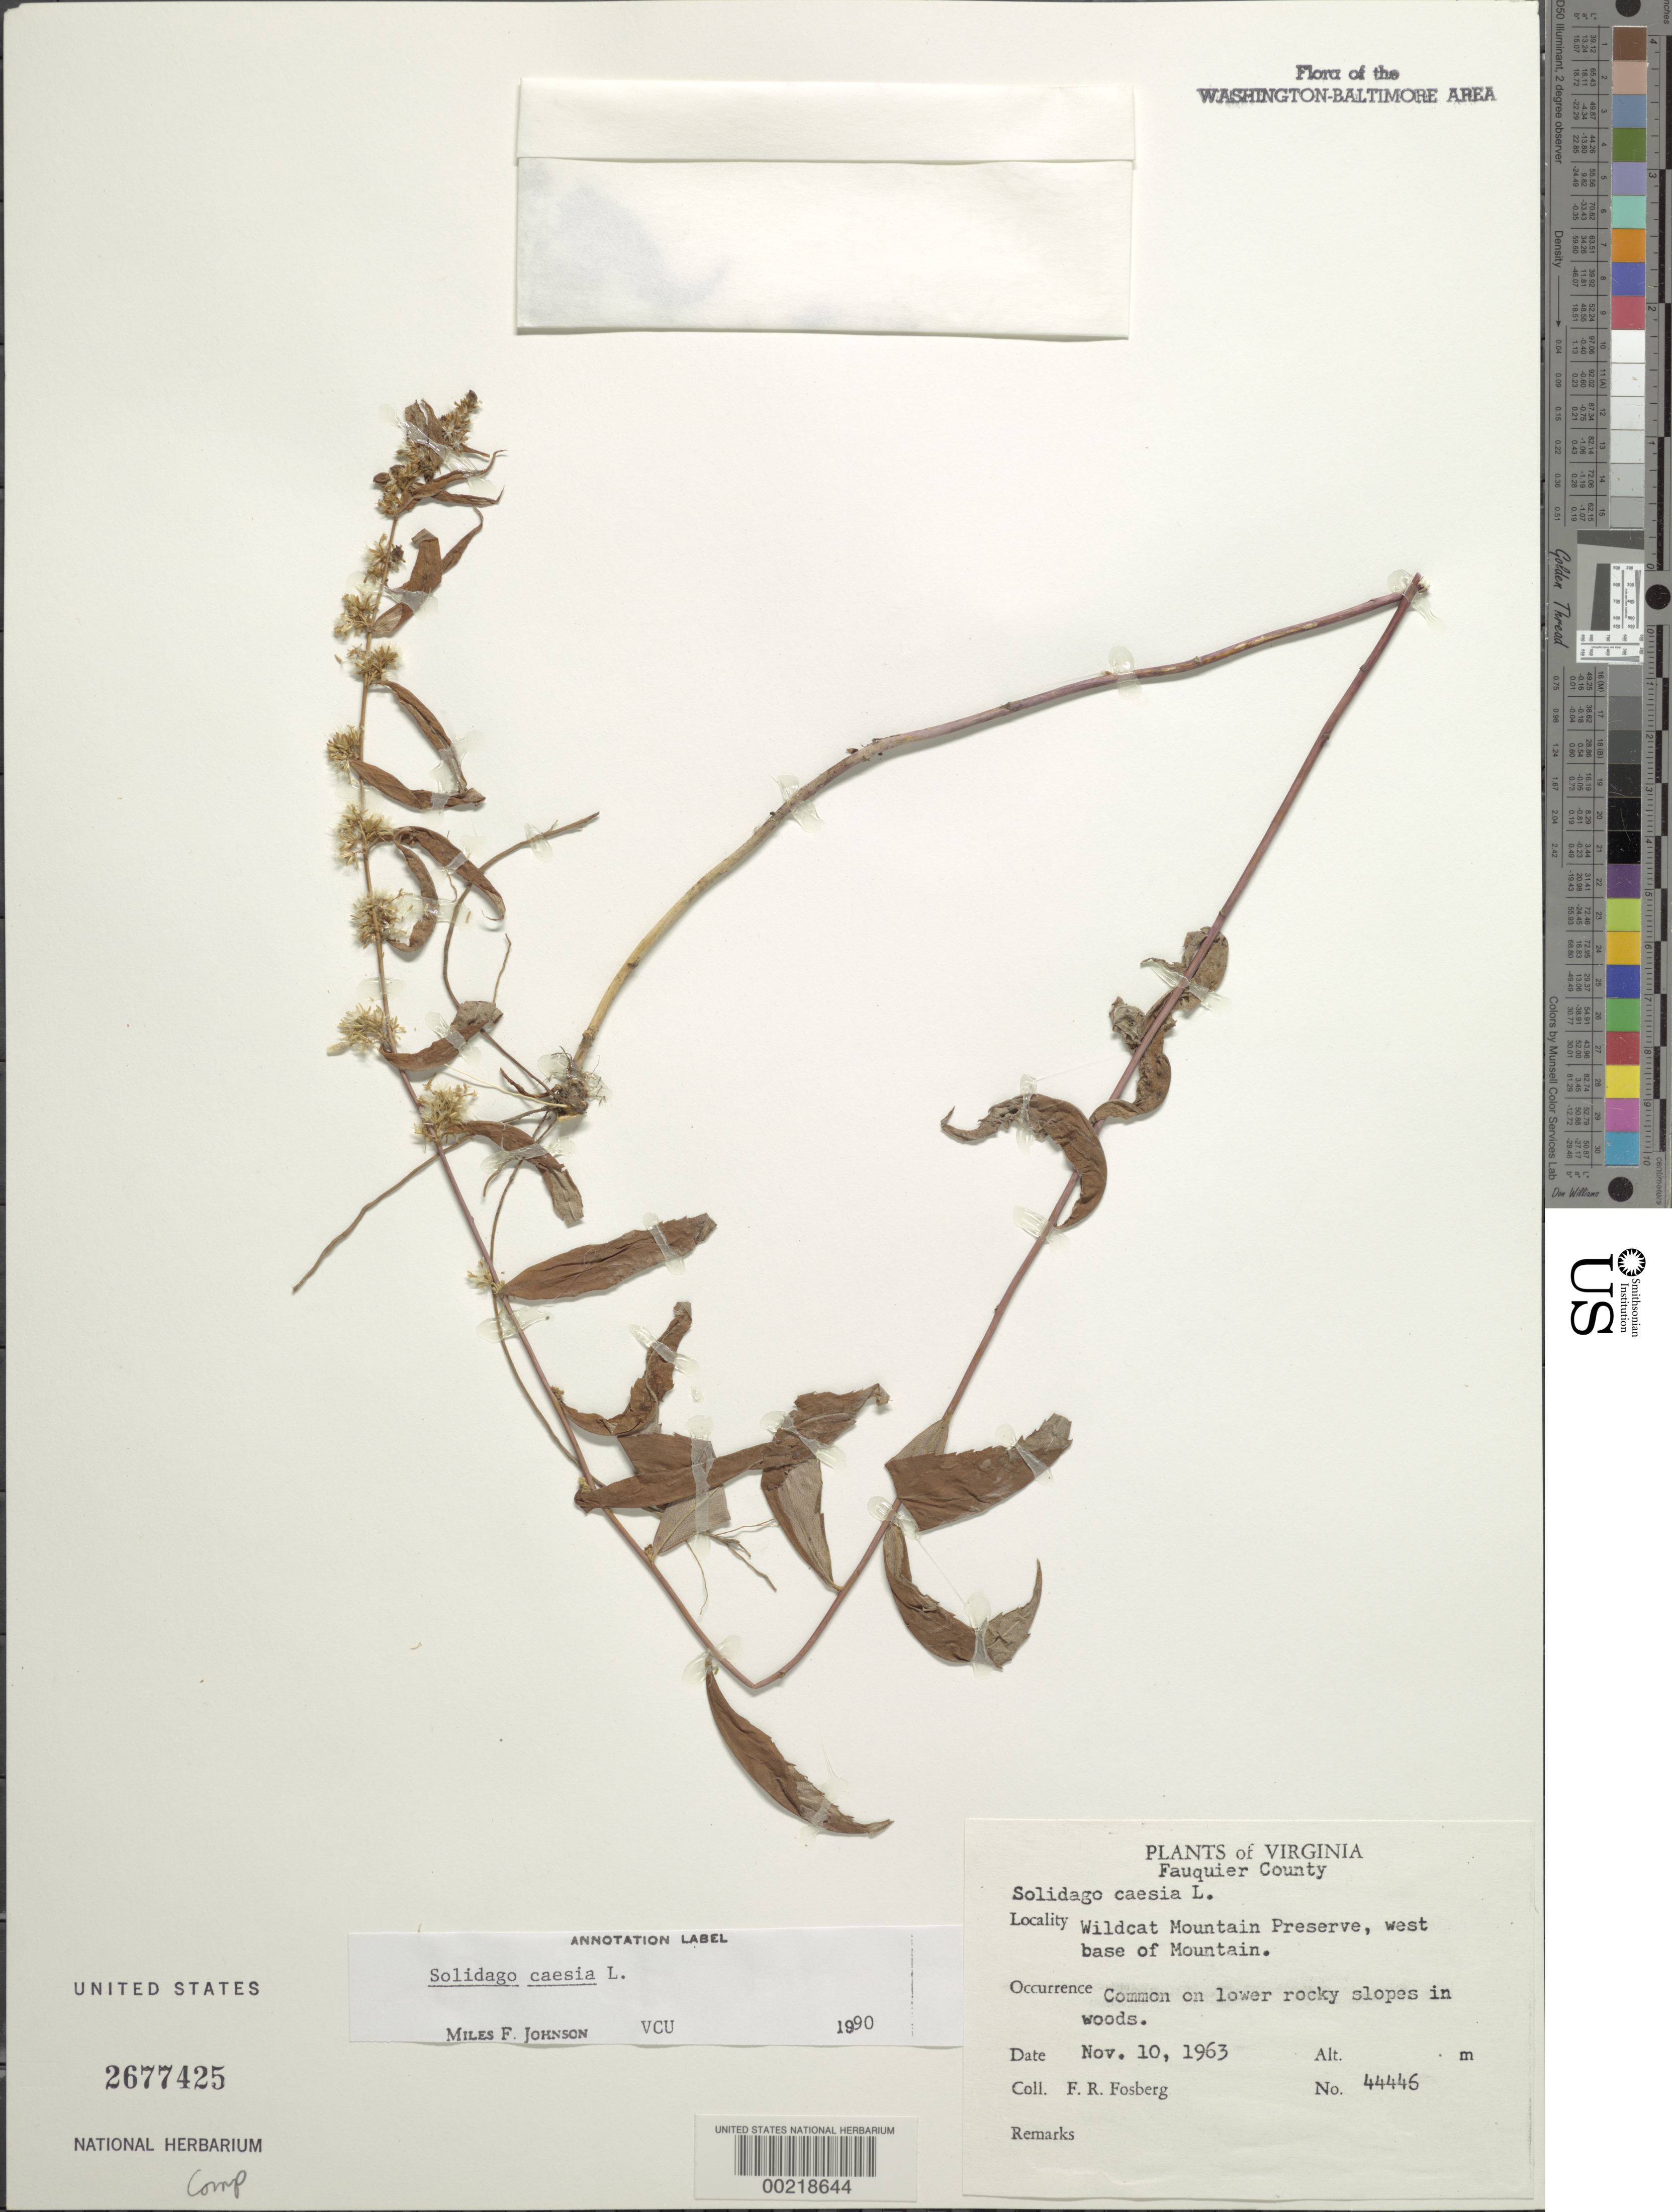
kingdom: Plantae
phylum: Tracheophyta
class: Magnoliopsida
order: Asterales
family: Asteraceae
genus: Solidago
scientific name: Solidago caesia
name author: L.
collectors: F. R. Fosberg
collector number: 44446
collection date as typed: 10 Nov 1963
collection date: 1963-11-10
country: United States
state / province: Virginia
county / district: Fauquier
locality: Wildcat Mountain Preserve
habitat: Lower rock wooded slopes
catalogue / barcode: US 2677425